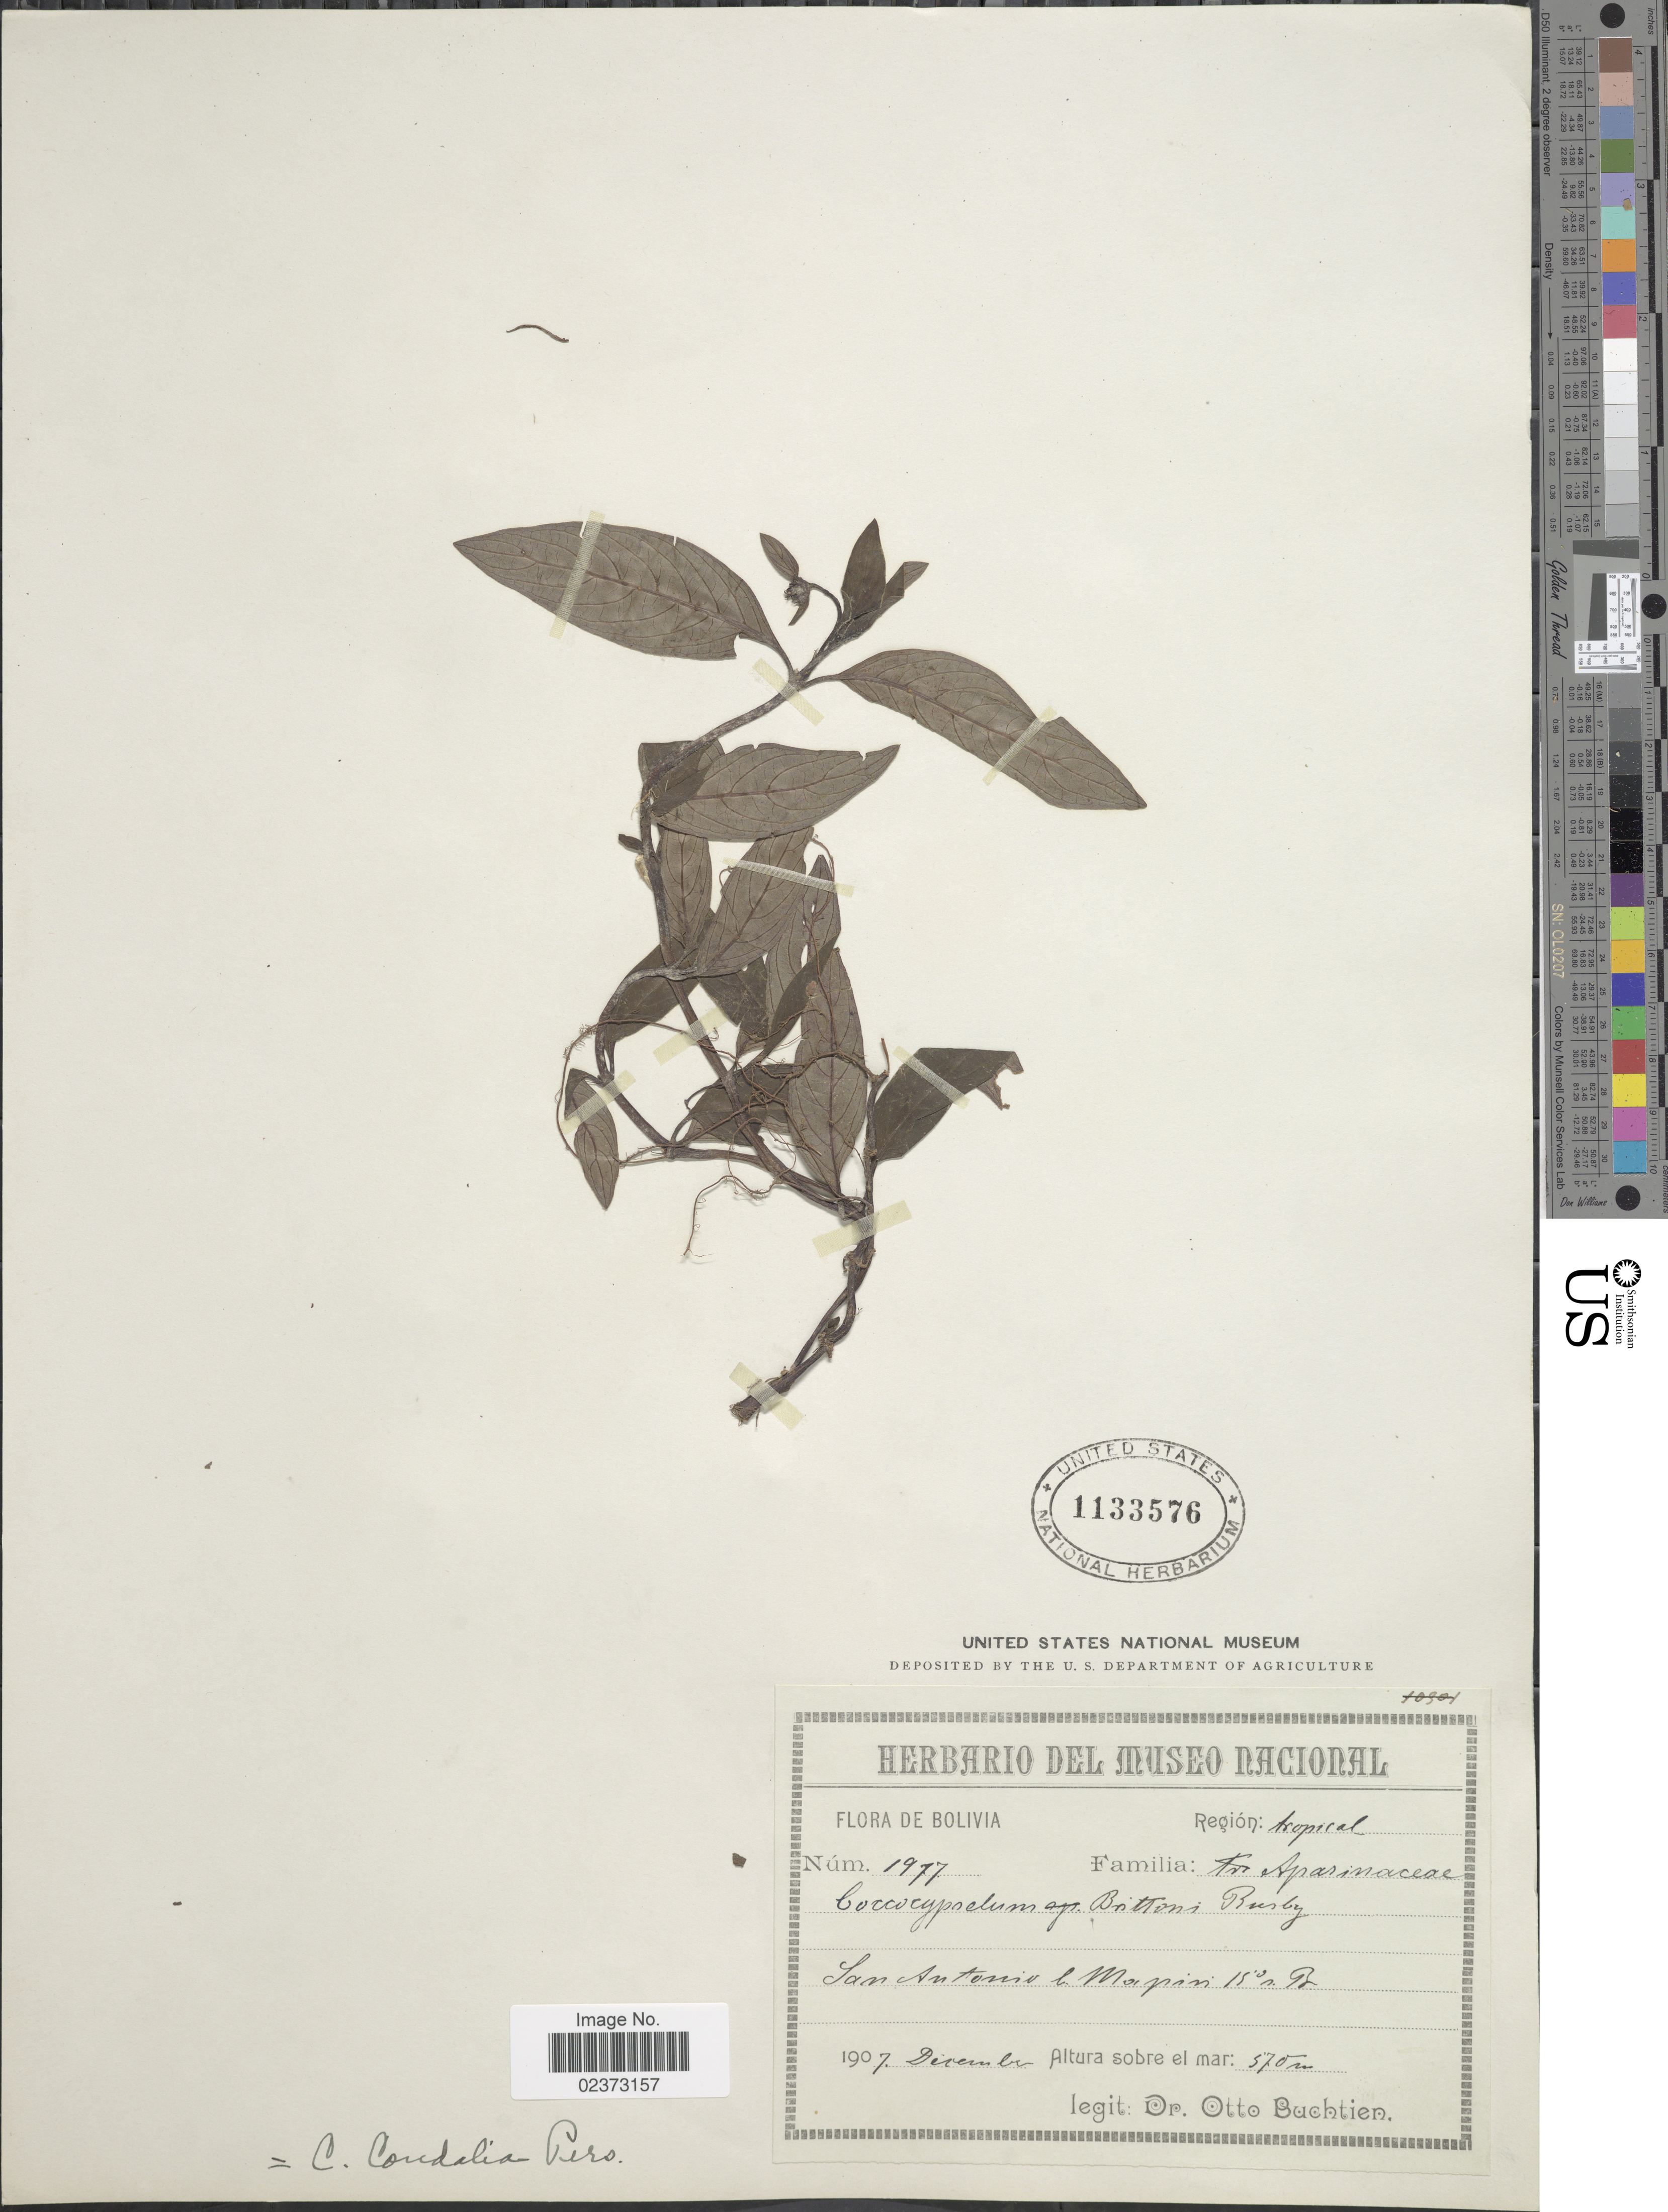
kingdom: Plantae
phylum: Tracheophyta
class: Magnoliopsida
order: Gentianales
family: Rubiaceae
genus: Coccocypselum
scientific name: Coccocypselum condalia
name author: Pers.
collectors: O. Buchtien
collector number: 1977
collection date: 1907-12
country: Bolivia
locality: San Antonio l. mapiri 15°s. Br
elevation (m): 570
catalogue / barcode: US 1133576